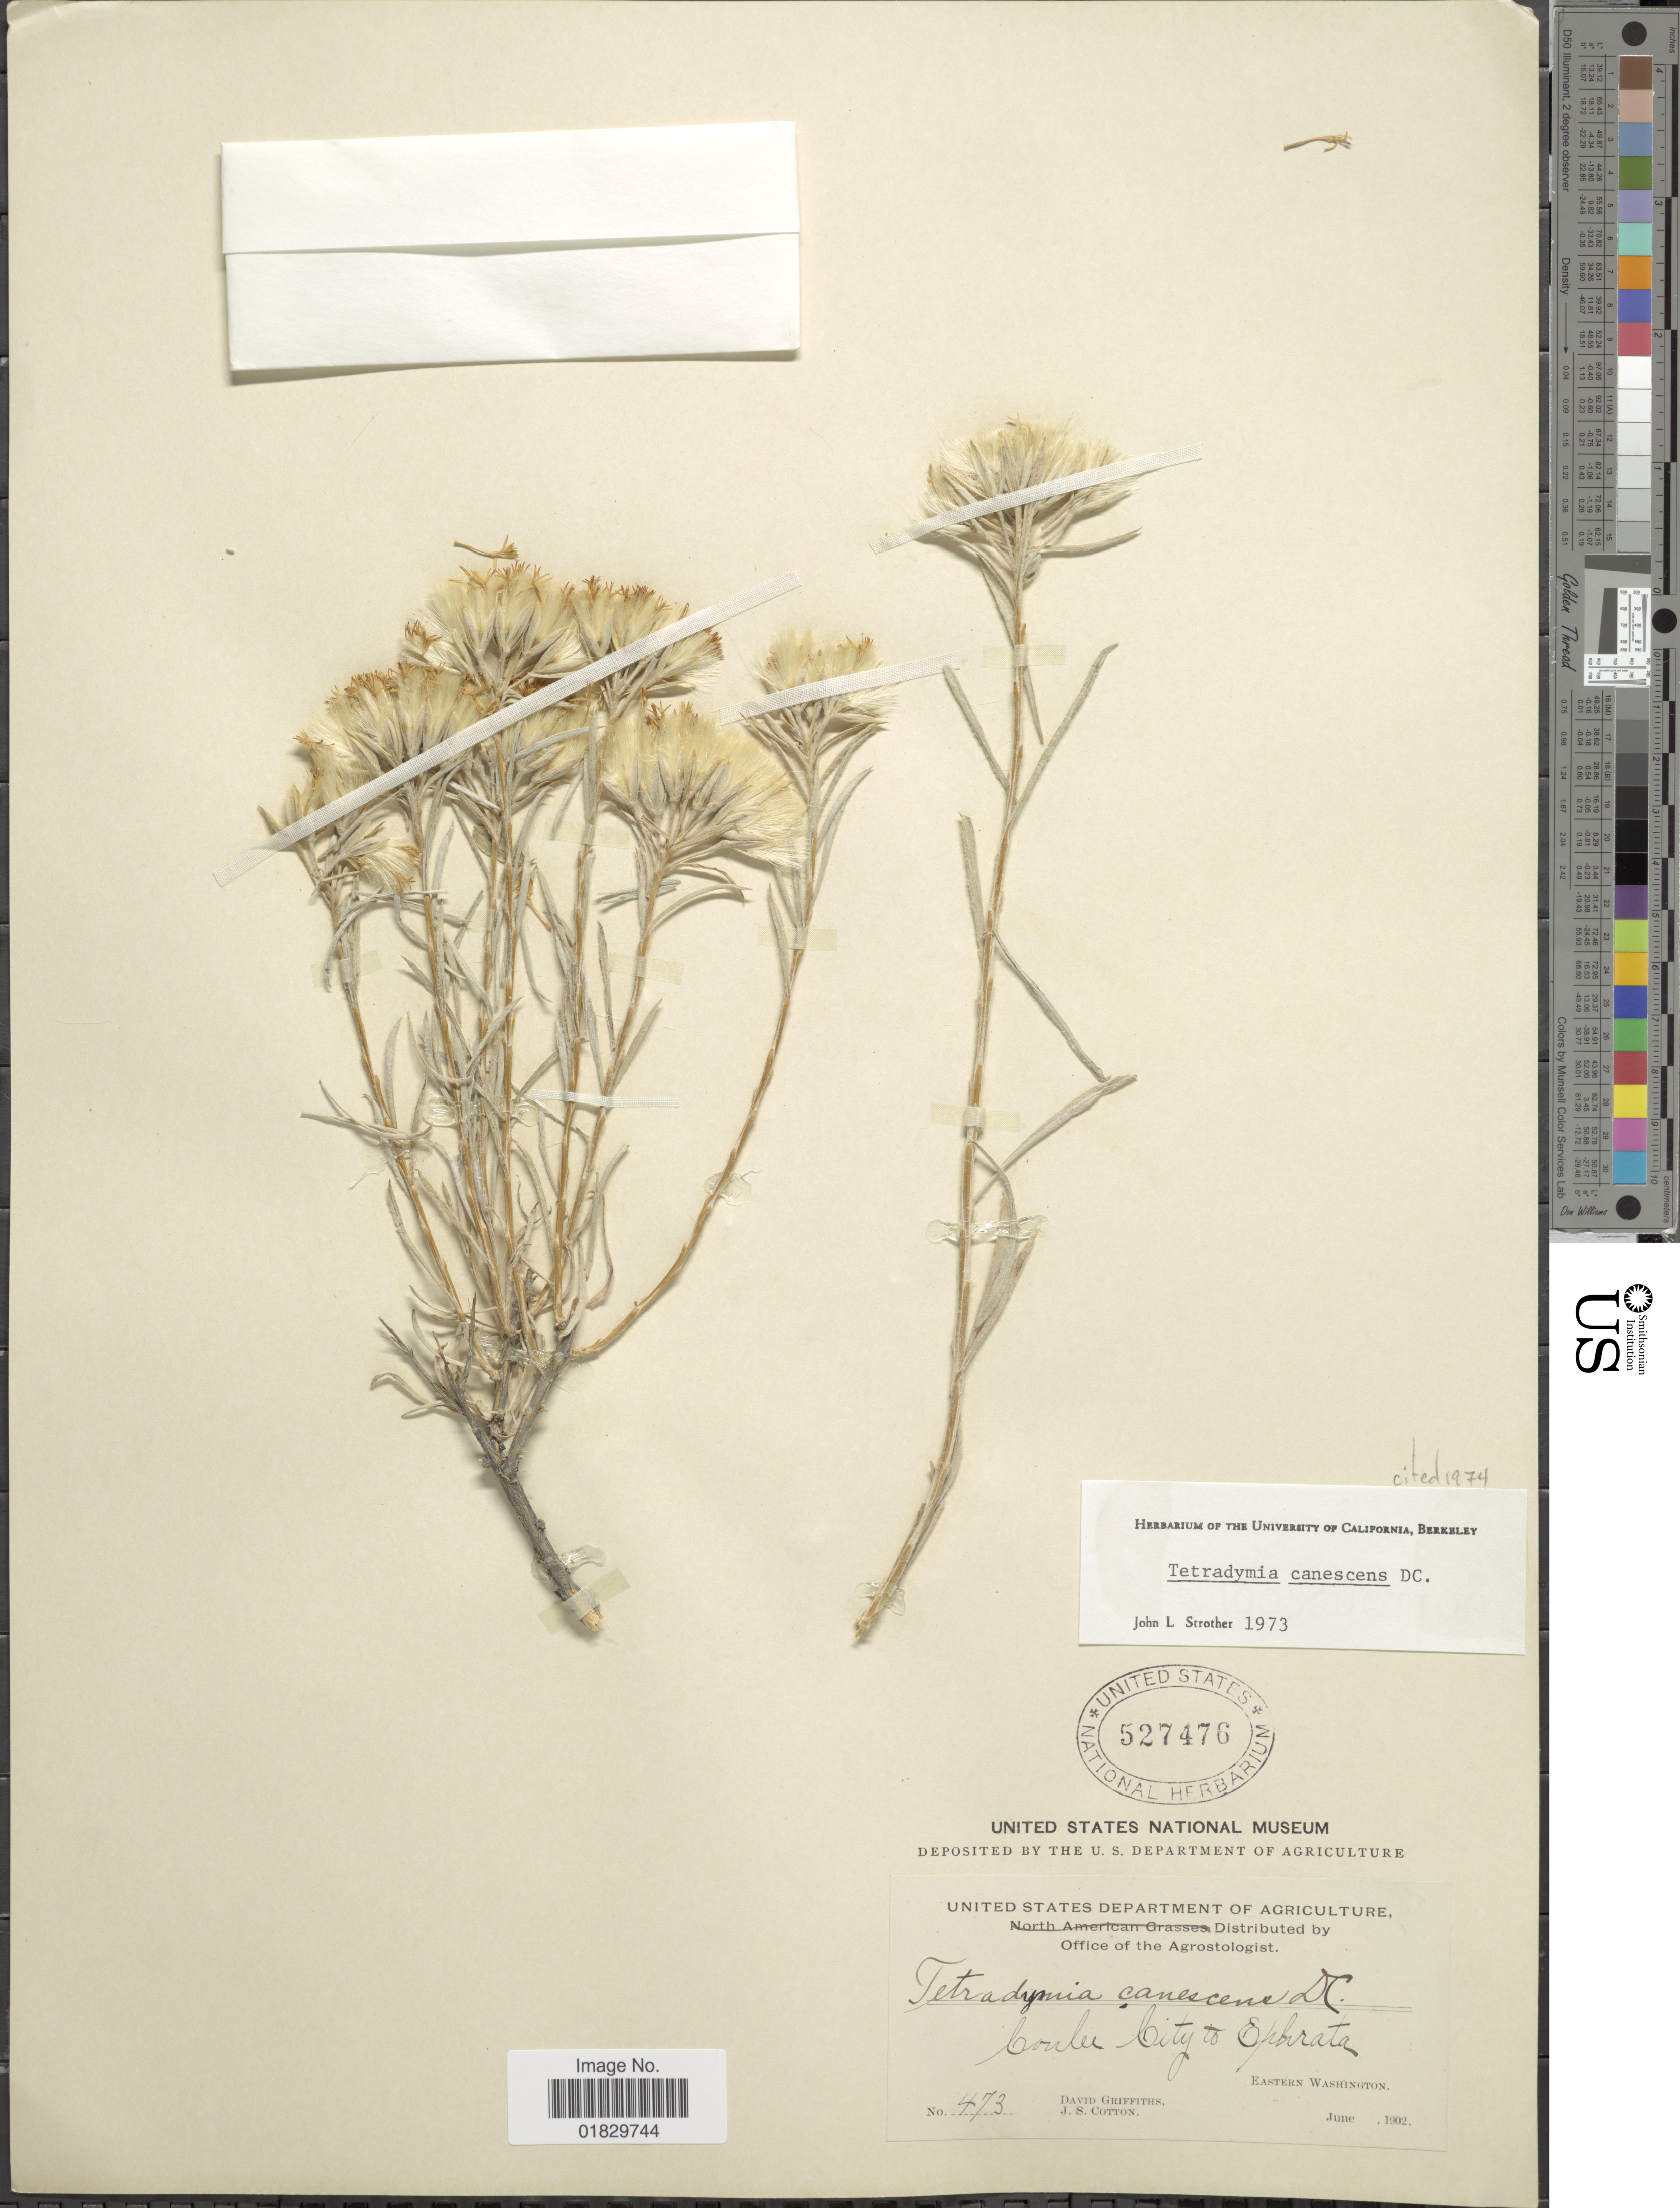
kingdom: Plantae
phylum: Tracheophyta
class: Magnoliopsida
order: Asterales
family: Asteraceae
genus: Tetradymia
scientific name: Tetradymia canescens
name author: DC.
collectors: D. Griffiths & J. S. Cotton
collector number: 473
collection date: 1902-06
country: United States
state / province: Washington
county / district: Grant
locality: Coulee City to Ephrata, Eastern Washington.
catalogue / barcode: US 527476